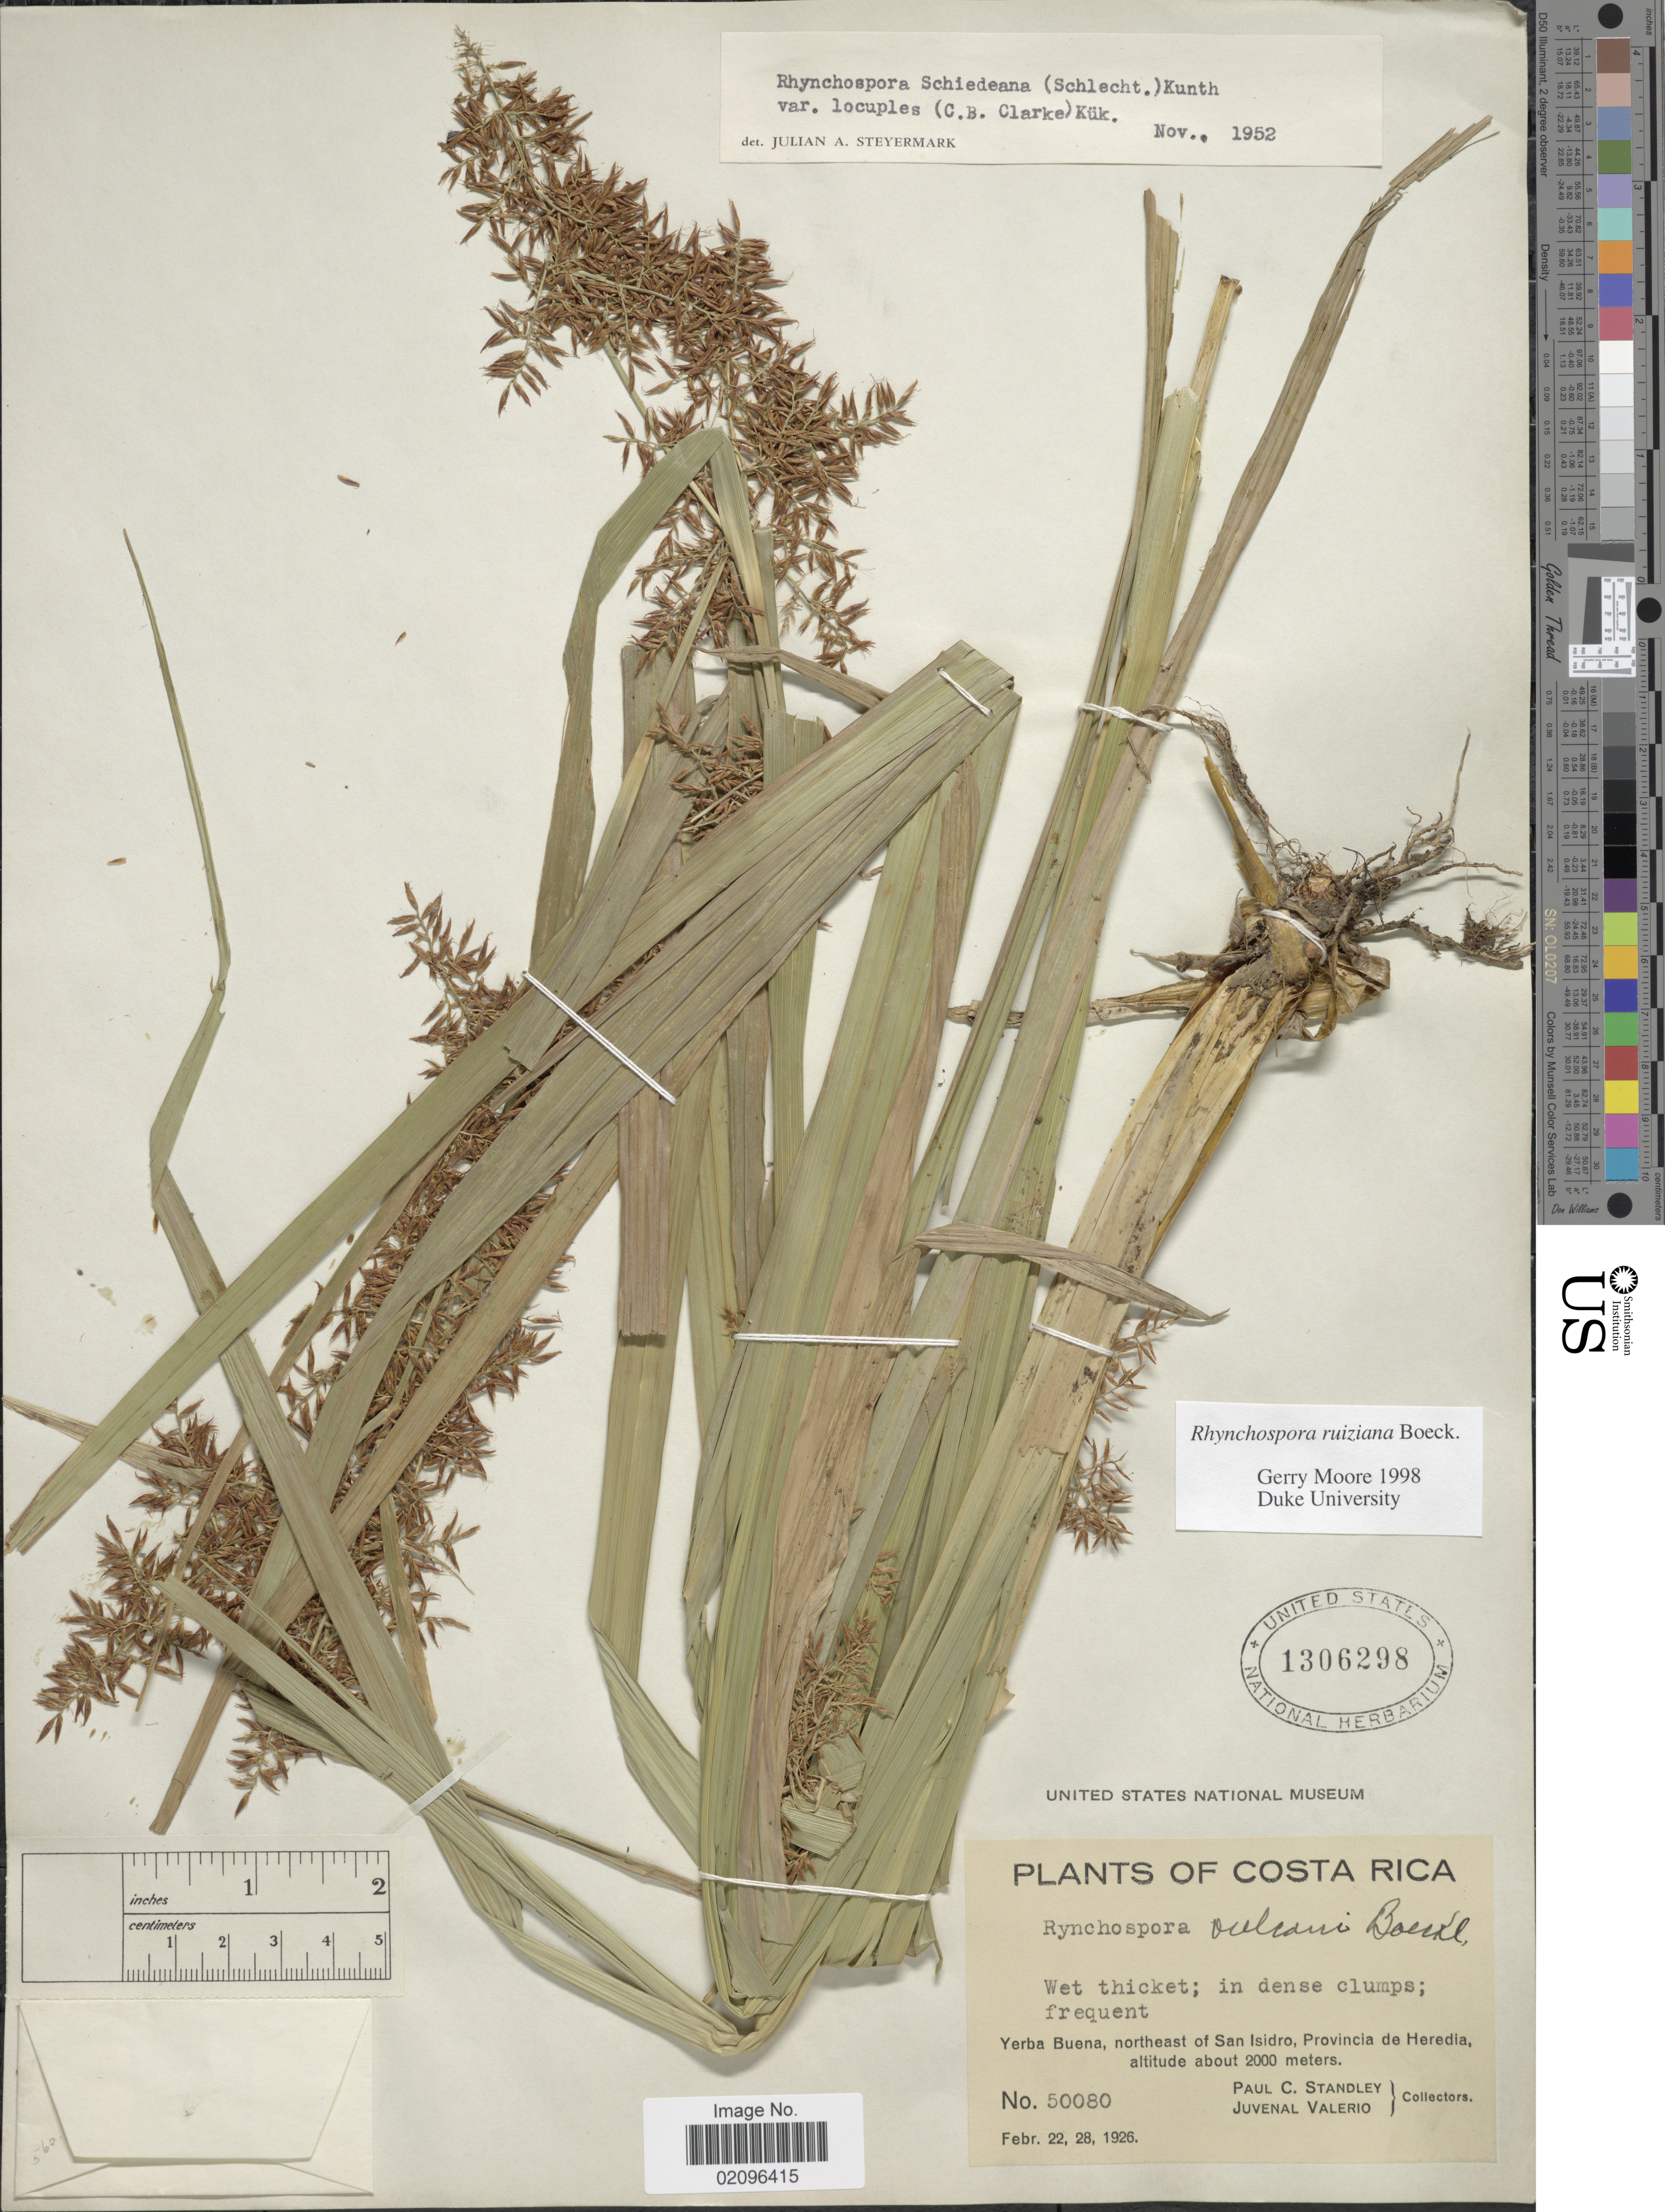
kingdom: Plantae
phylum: Tracheophyta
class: Liliopsida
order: Poales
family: Cyperaceae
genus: Rhynchospora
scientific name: Rhynchospora ruiziana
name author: Boeckeler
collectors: P. C. Standley & J. Valerio R.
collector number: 50080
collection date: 1926-02-22/1926-02-28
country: Costa Rica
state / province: Heredia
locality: Costa Rica. Wet Thicket, Yerba Buena, northeast of San Isidoro, Provincia de Heredia.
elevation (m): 2000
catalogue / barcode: US 1306298